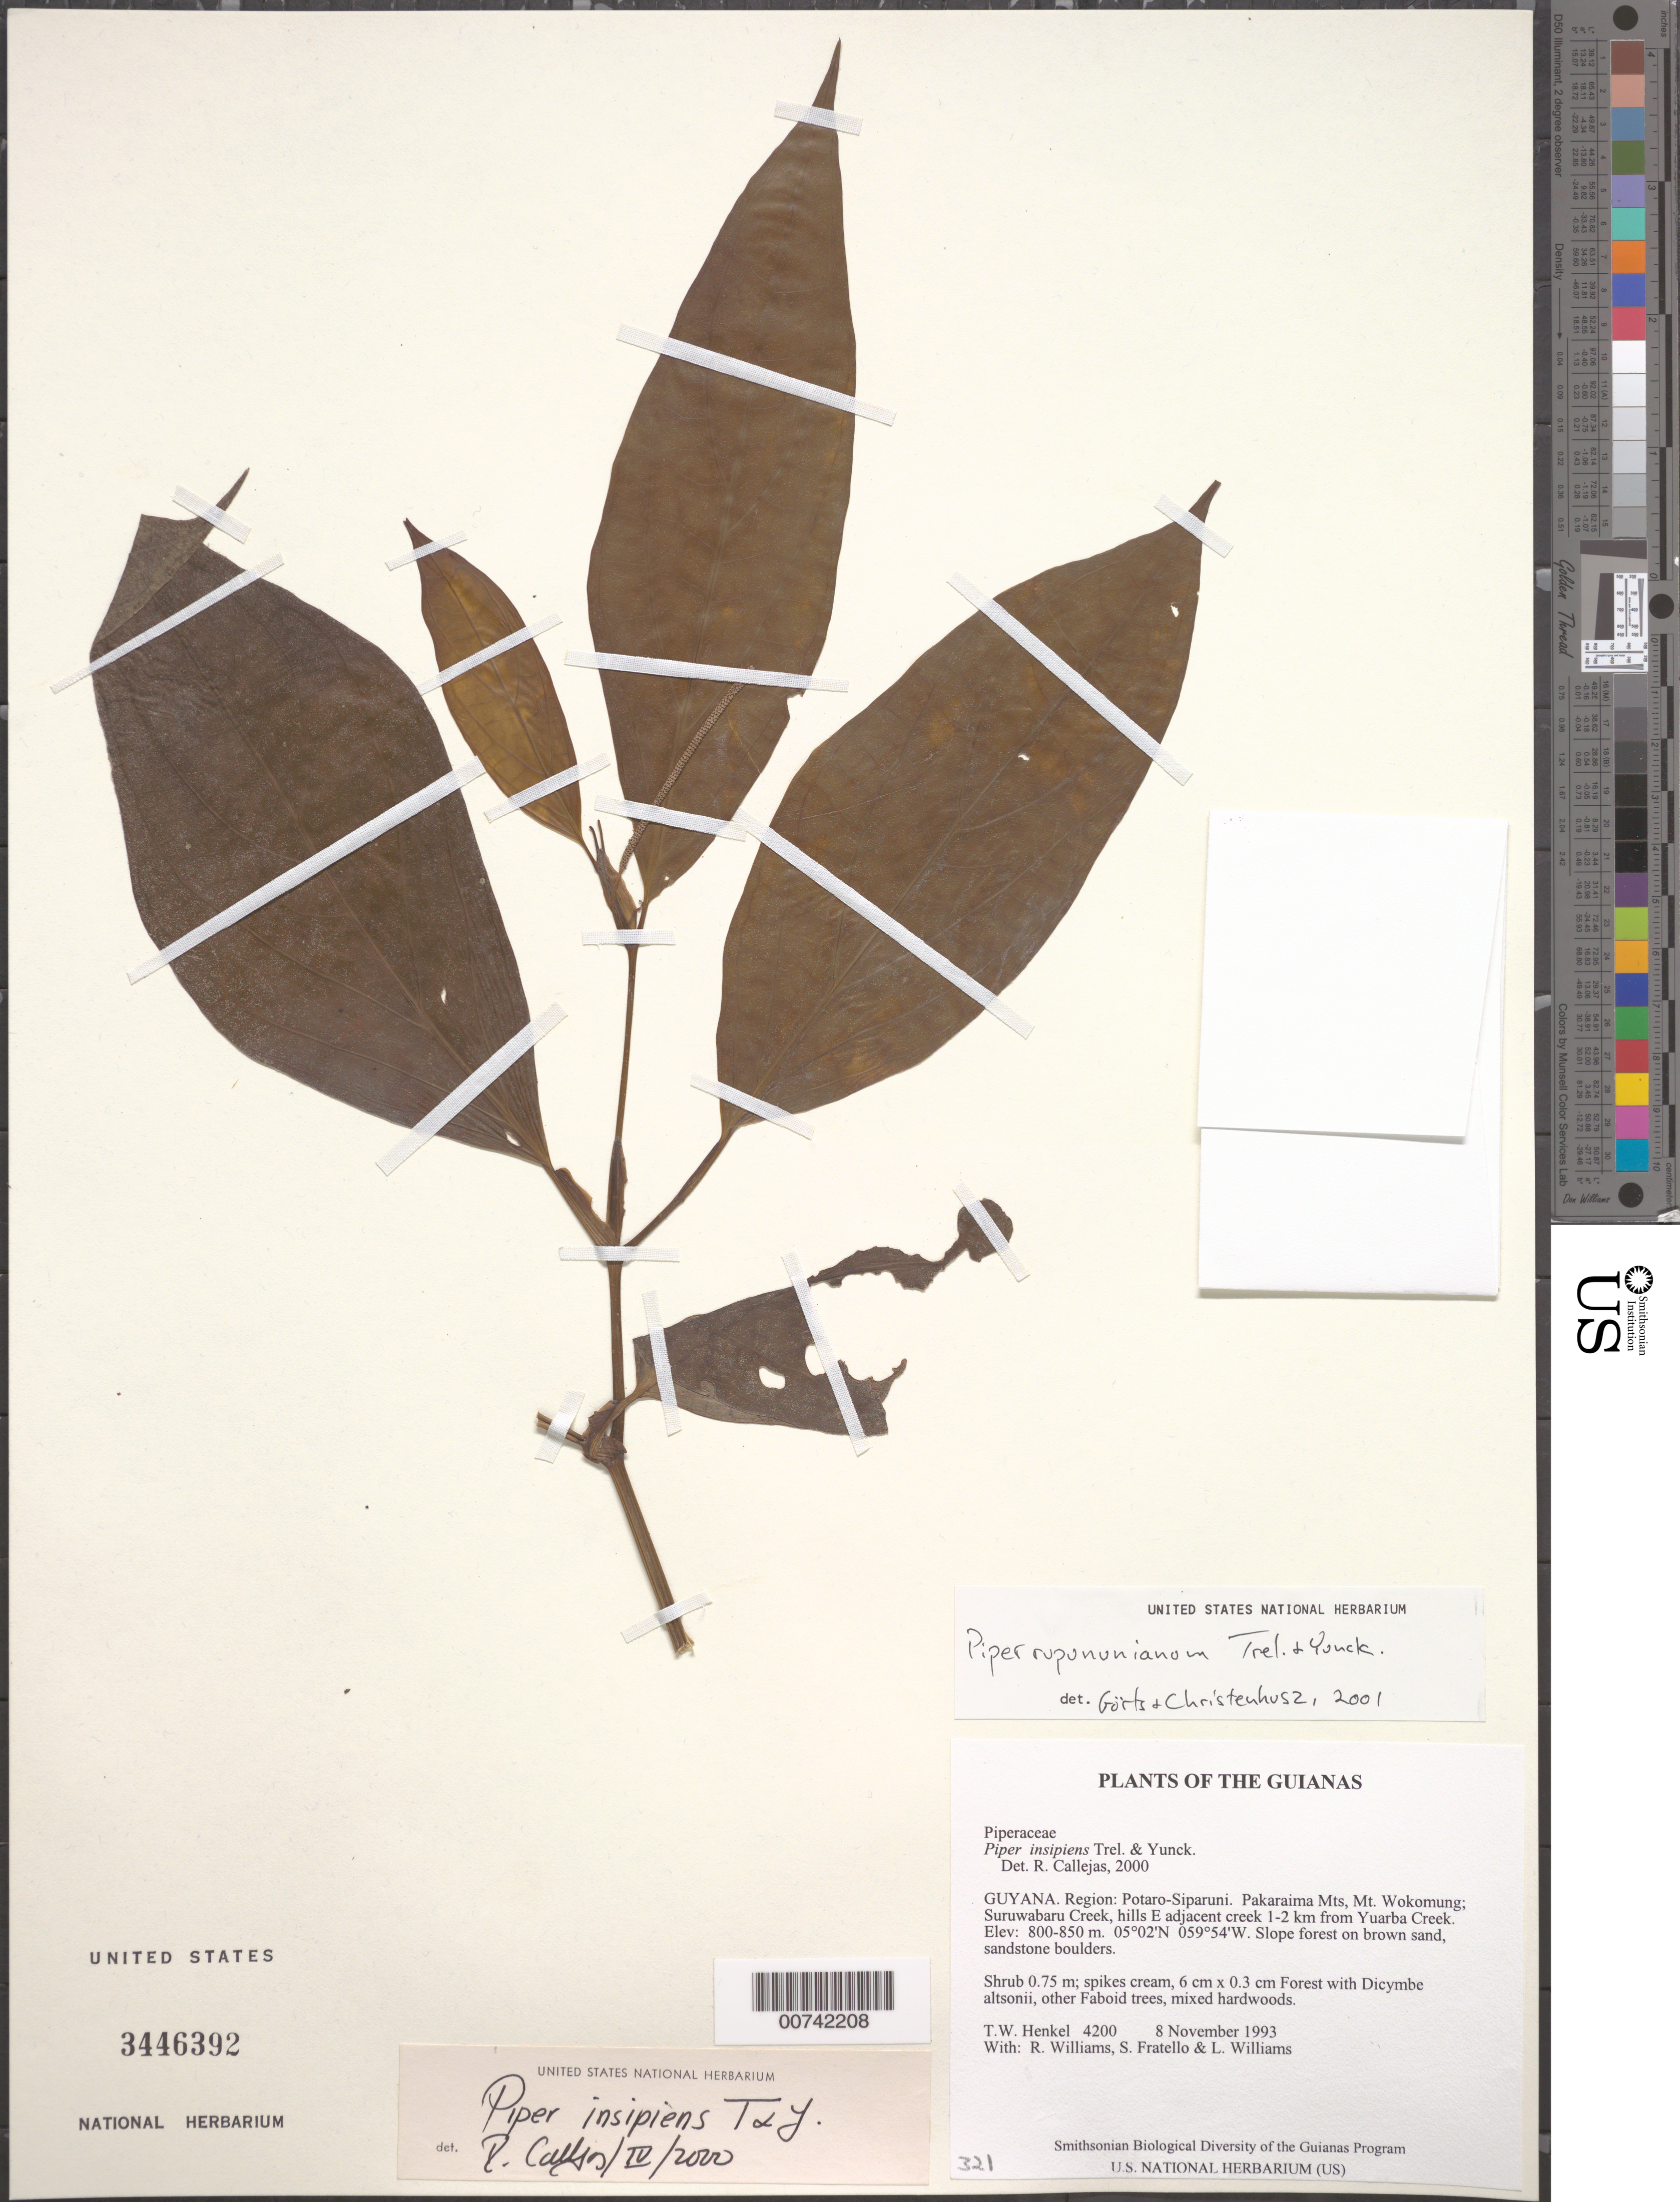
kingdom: Plantae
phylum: Tracheophyta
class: Magnoliopsida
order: Piperales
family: Piperaceae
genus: Piper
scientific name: Piper insipiens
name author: Trel. & Yunck.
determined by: Callejas, Ricardo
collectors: T. Henkel, R. Williams, S. Fratello & L. Williams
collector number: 4200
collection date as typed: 8 November 1993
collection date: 1993-11-08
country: Guyana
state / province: Potaro-Siparuni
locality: Pakaraima Mts, Mt. Wokomung; Suruwabaru Creek, hills E adjacent creek 1-2 km from Yuarba Creek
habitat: Slope forest on brown sand, sandstone boulders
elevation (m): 800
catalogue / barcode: US 3446392